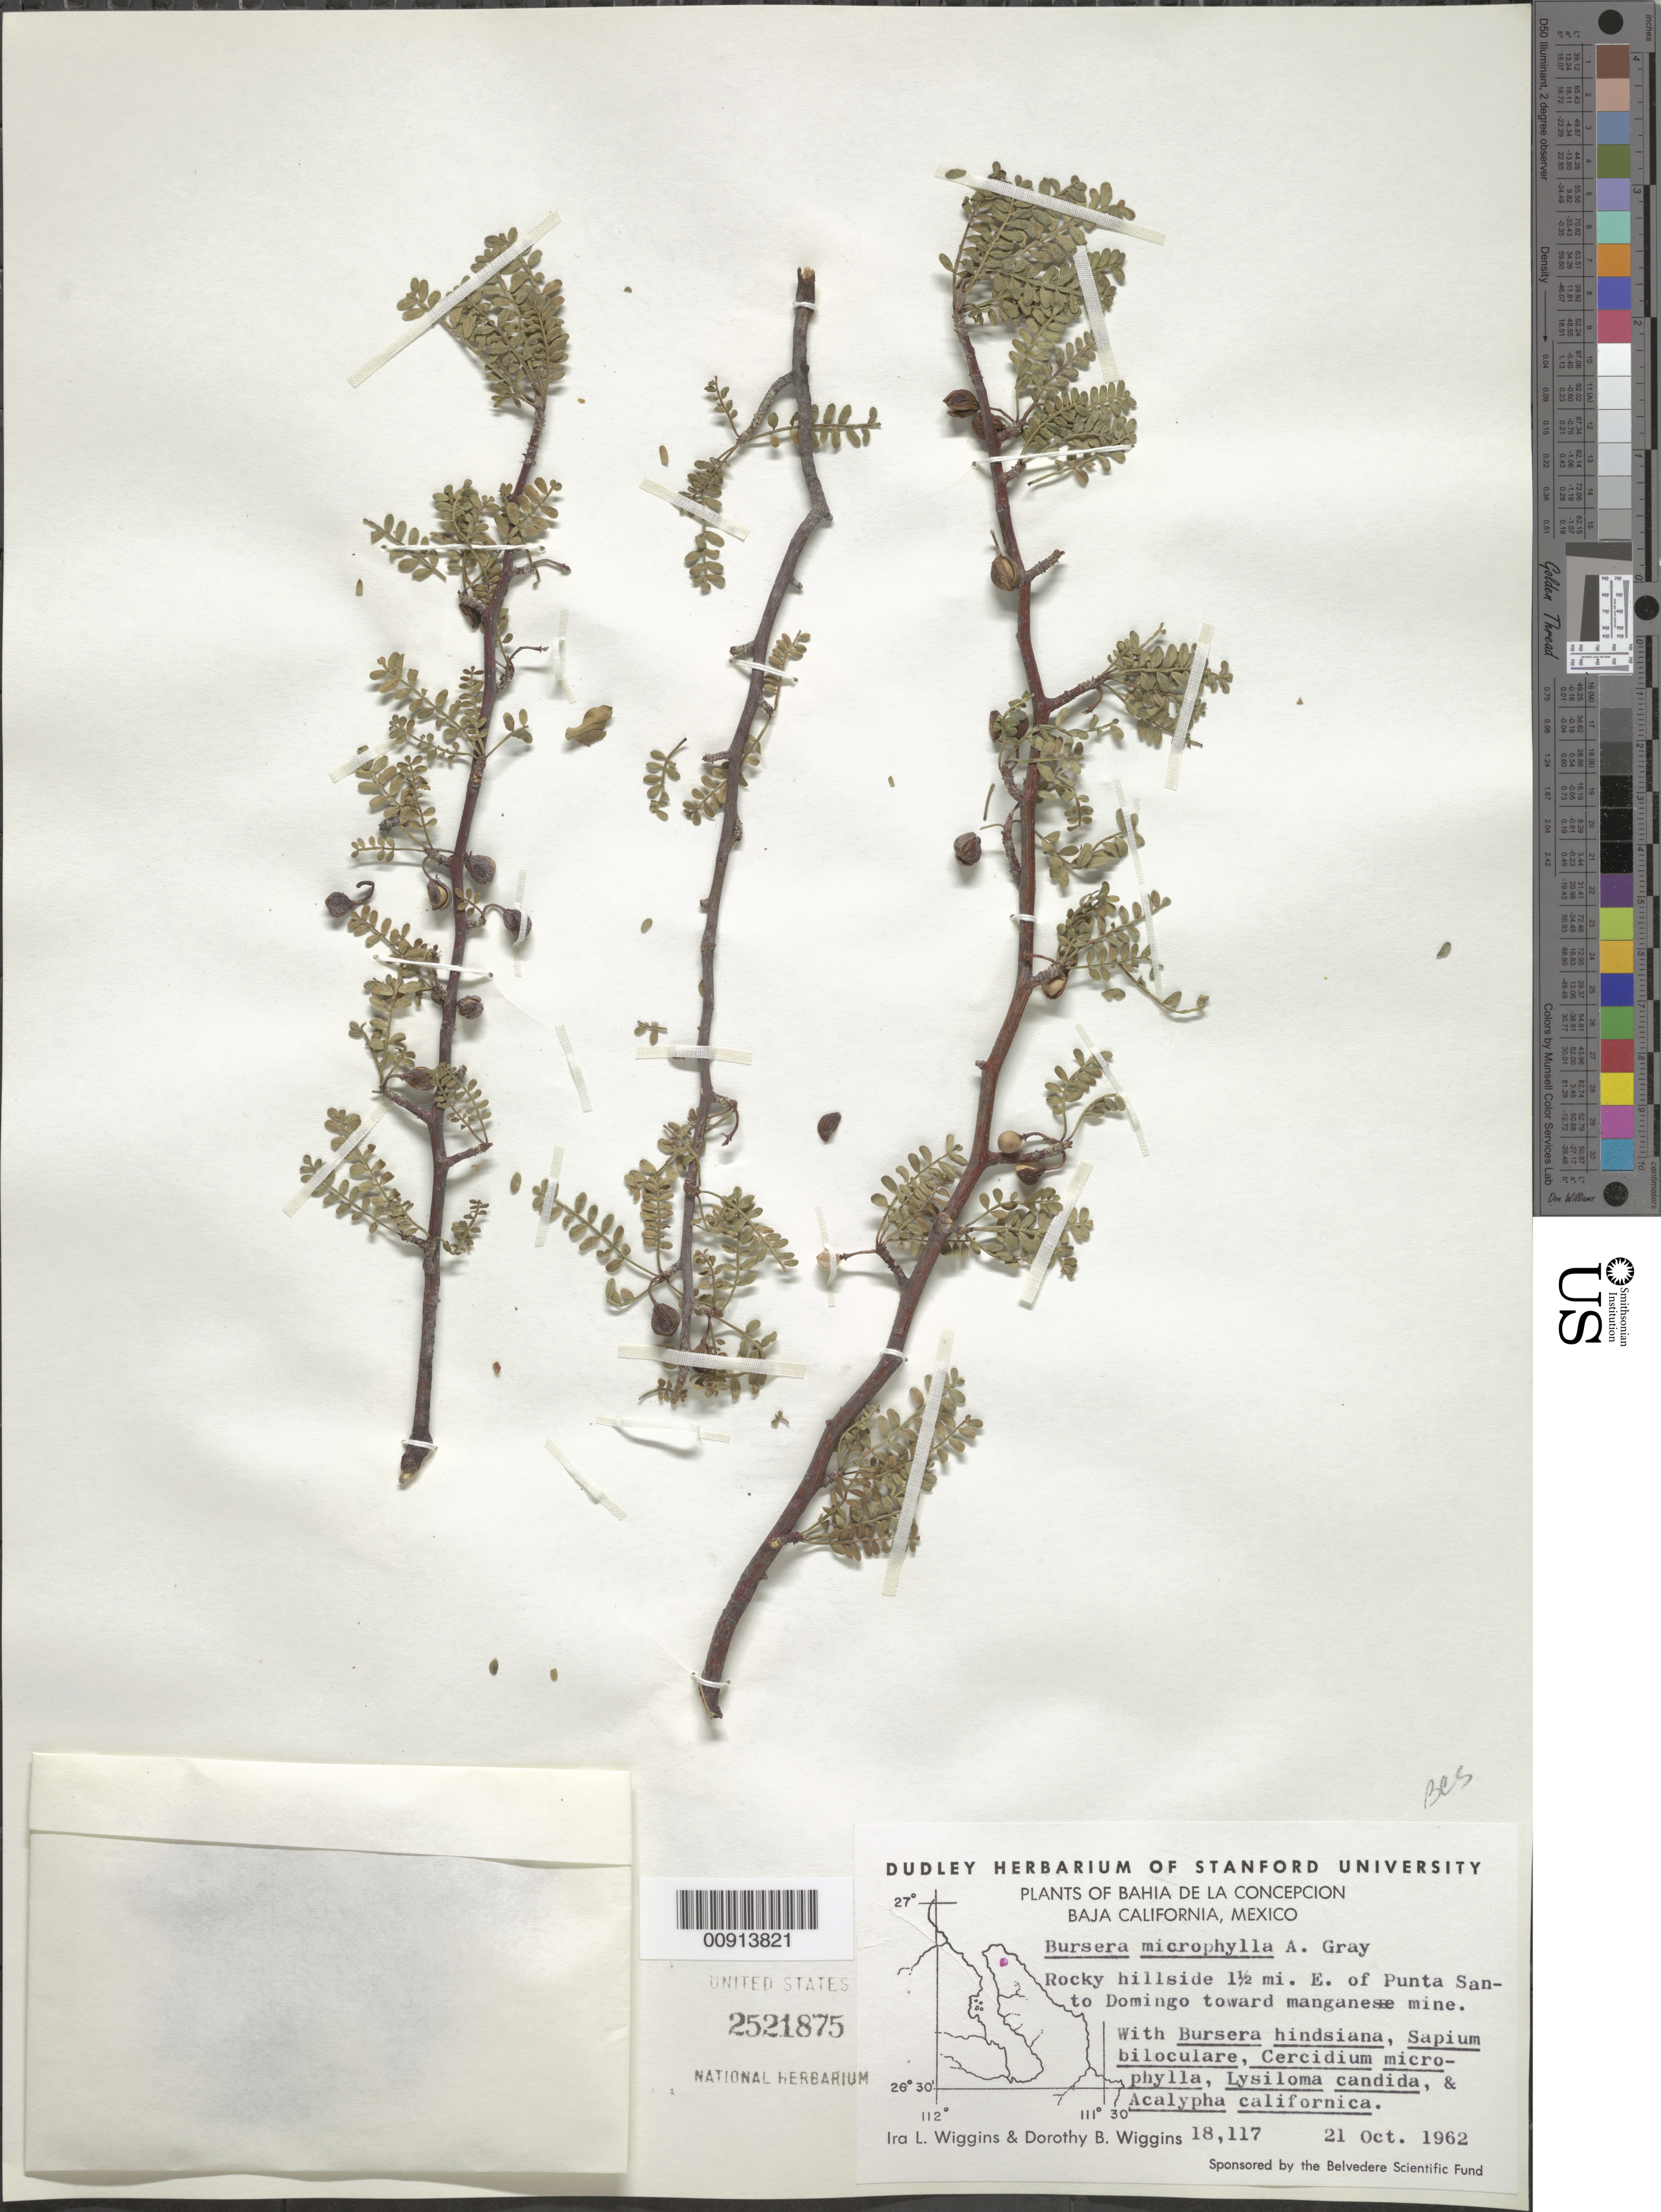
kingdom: Plantae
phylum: Tracheophyta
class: Magnoliopsida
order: Sapindales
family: Burseraceae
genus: Bursera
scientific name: Bursera microphylla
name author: A. Gray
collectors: I. L. Wiggins & D. B. Wiggins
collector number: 18117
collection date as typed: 21 Oct 1962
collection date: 1962-10-21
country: Mexico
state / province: Baja California Sur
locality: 1½ mi. E of Punta Santo Domingo toward manganese mine. Bahía de la Concepción, Baja California.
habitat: Rocky hillside; with Bursera hindisiana, Sapium biloculare, Cercidium microphylla, Lysiloma candida & Acalipha californica.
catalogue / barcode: US 2521875